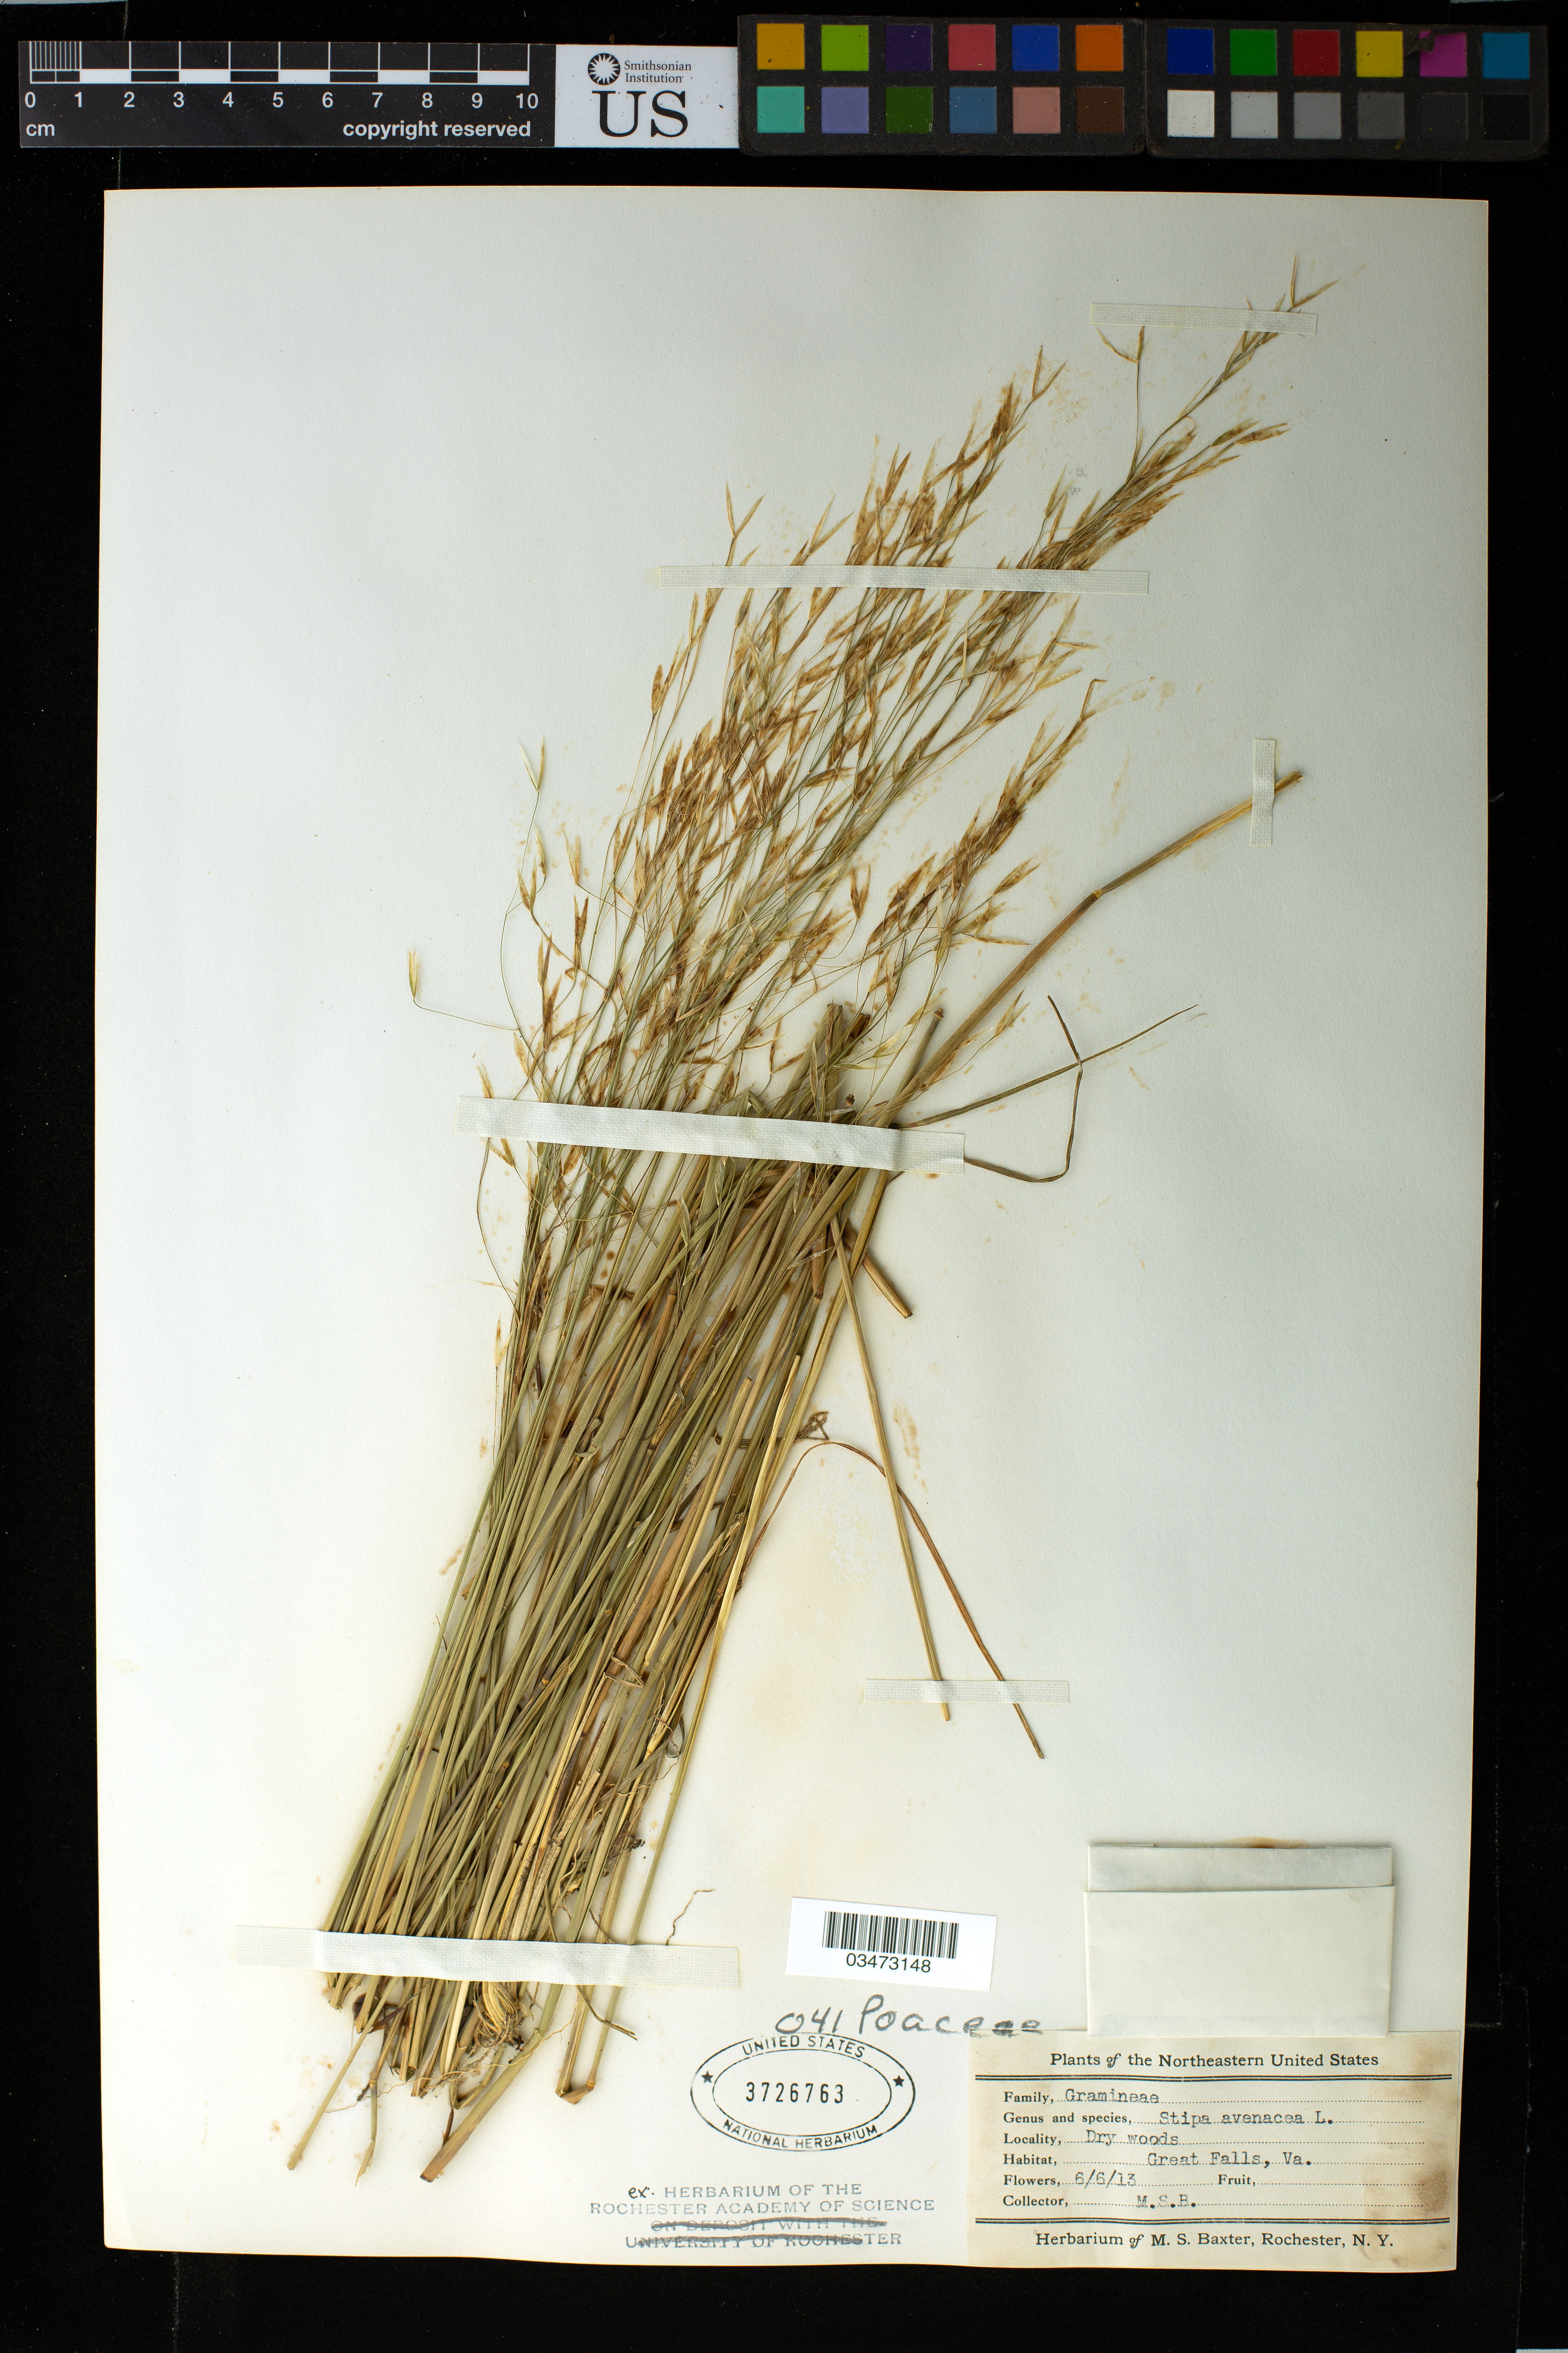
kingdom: Plantae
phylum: Tracheophyta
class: Liliopsida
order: Poales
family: Poaceae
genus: Stipa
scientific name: Stipa avenacea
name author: Lam.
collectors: M. Baxter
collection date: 1913-06-06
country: United States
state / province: Virginia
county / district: Fairfax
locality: Dry Woods, Great Falls, Va.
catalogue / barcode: US 3726763